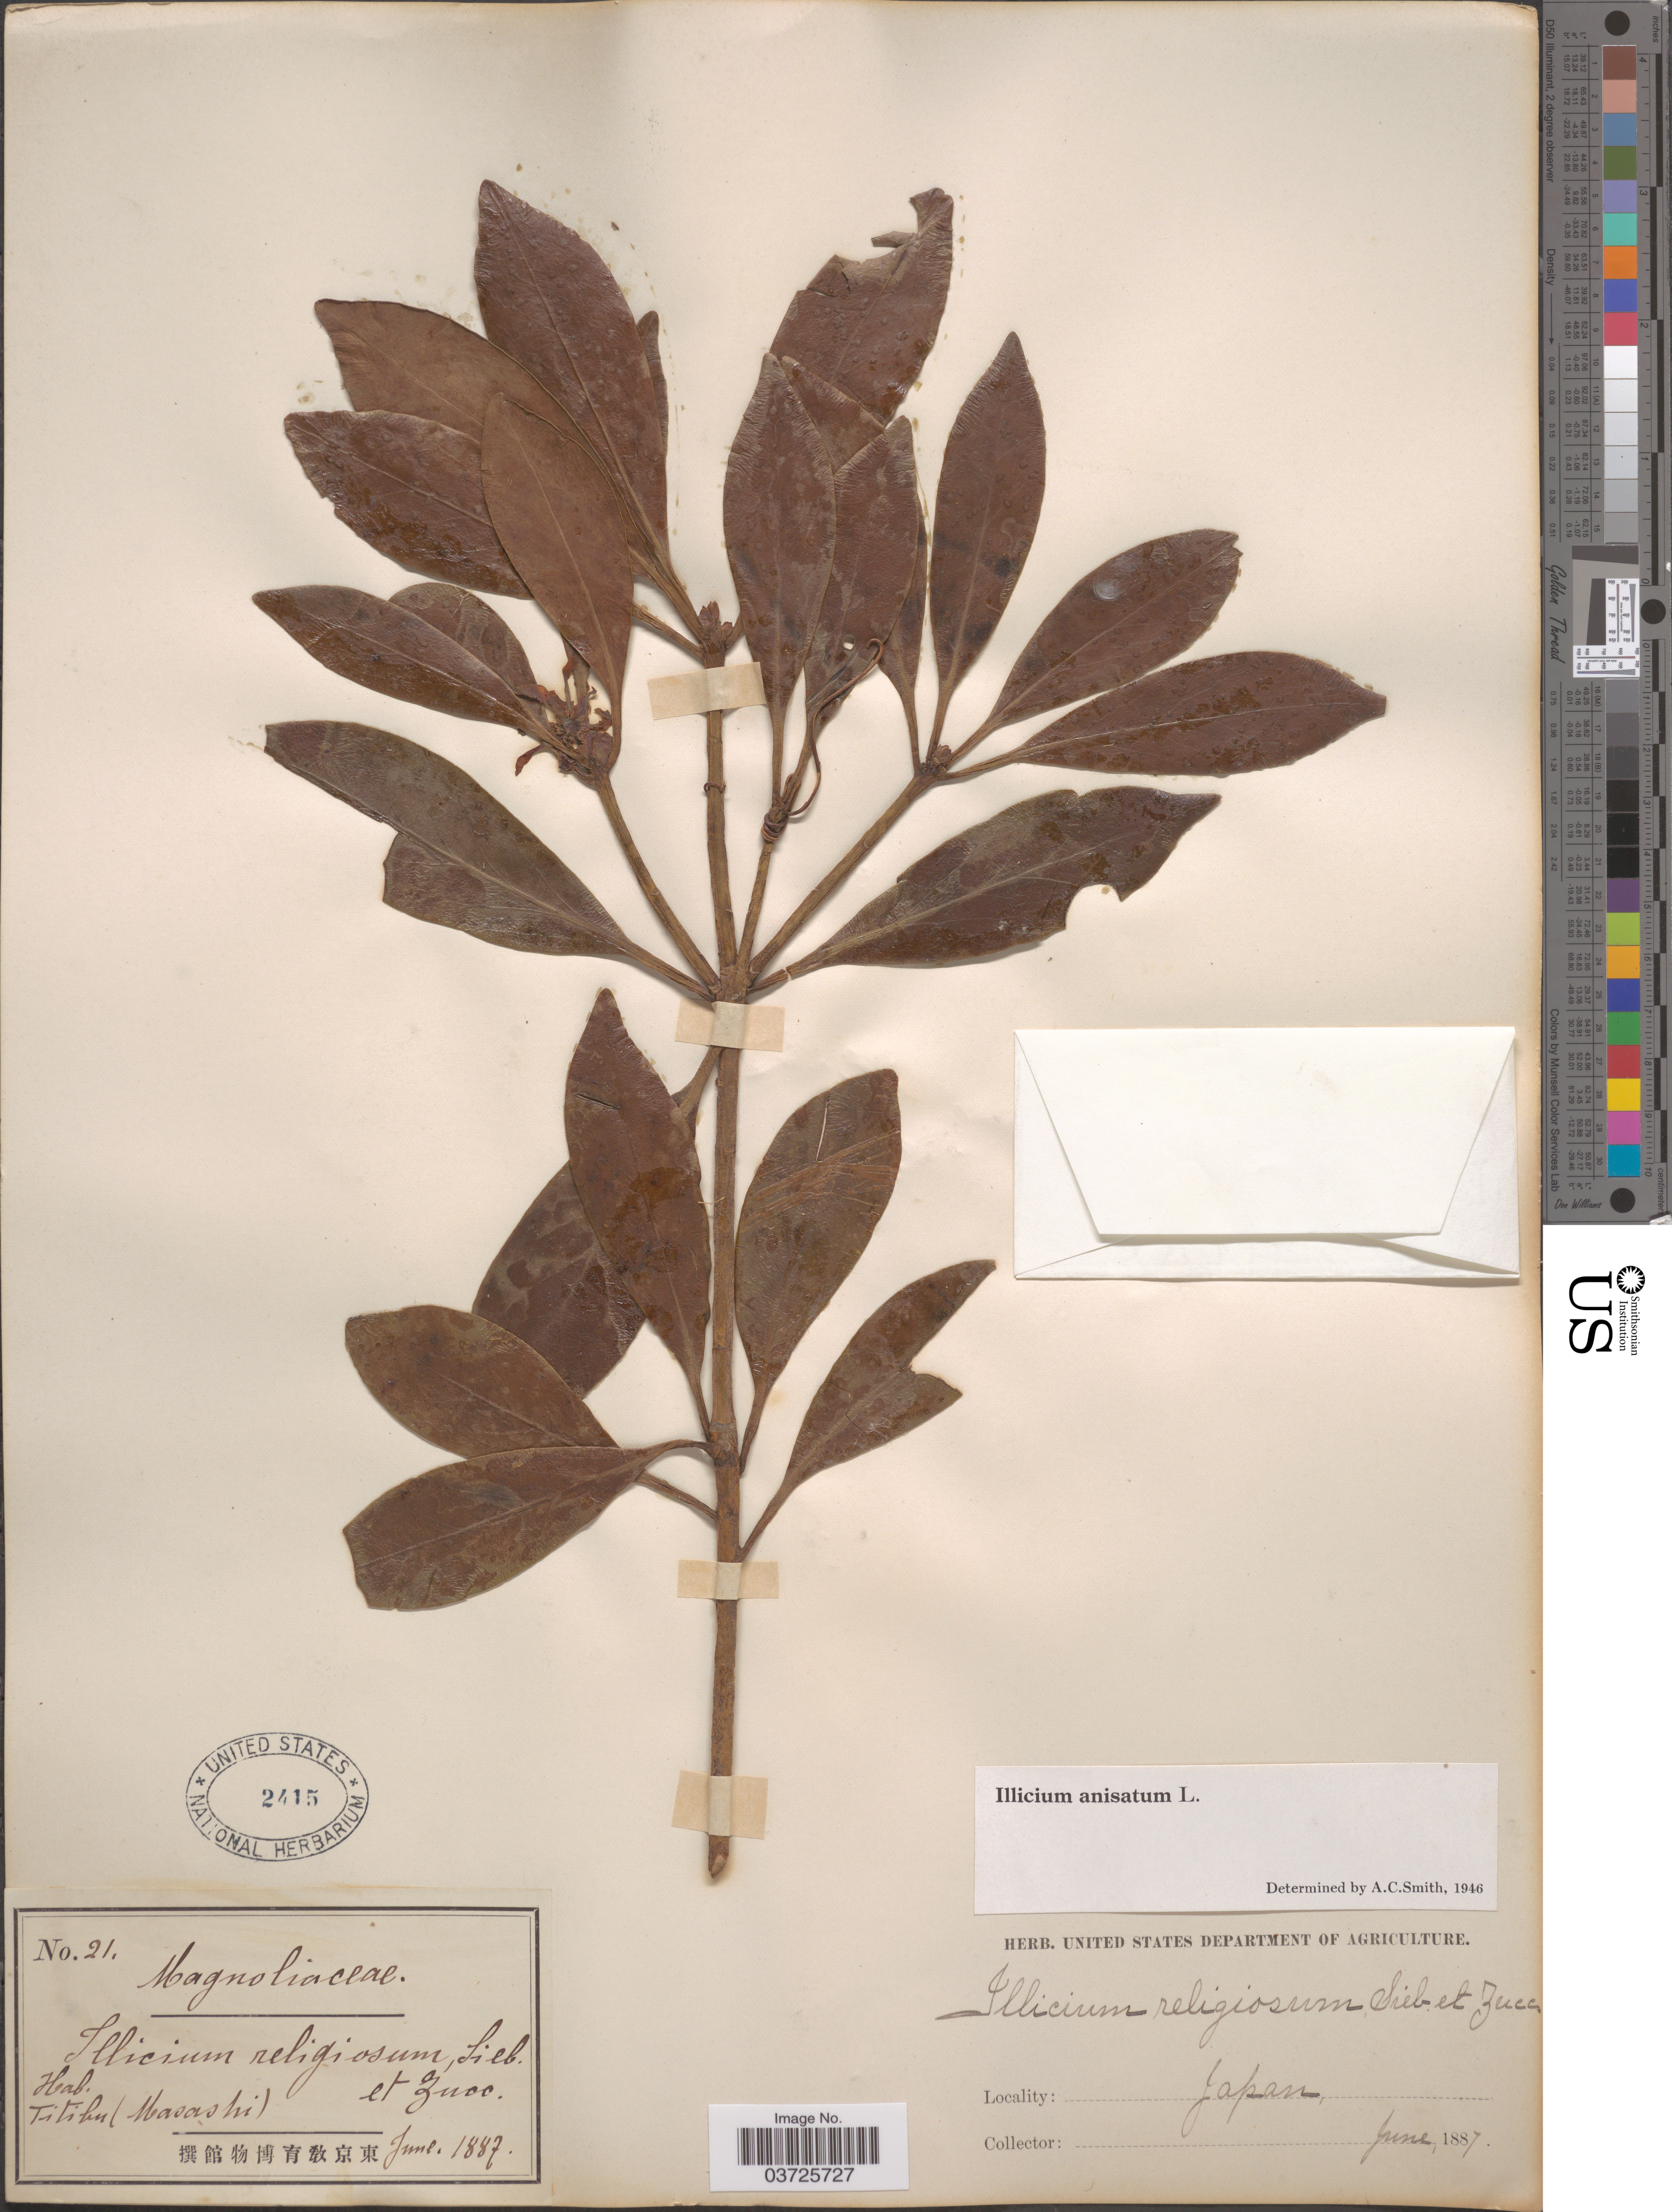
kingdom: Plantae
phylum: Tracheophyta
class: Magnoliopsida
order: Austrobaileyales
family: Schisandraceae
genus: Illicium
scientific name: Illicium anisatum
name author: L.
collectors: ex herb. U. S. Department of Agriculture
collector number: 21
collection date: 1887-06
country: Japan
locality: Titiku (Masashi).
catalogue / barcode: US 2415